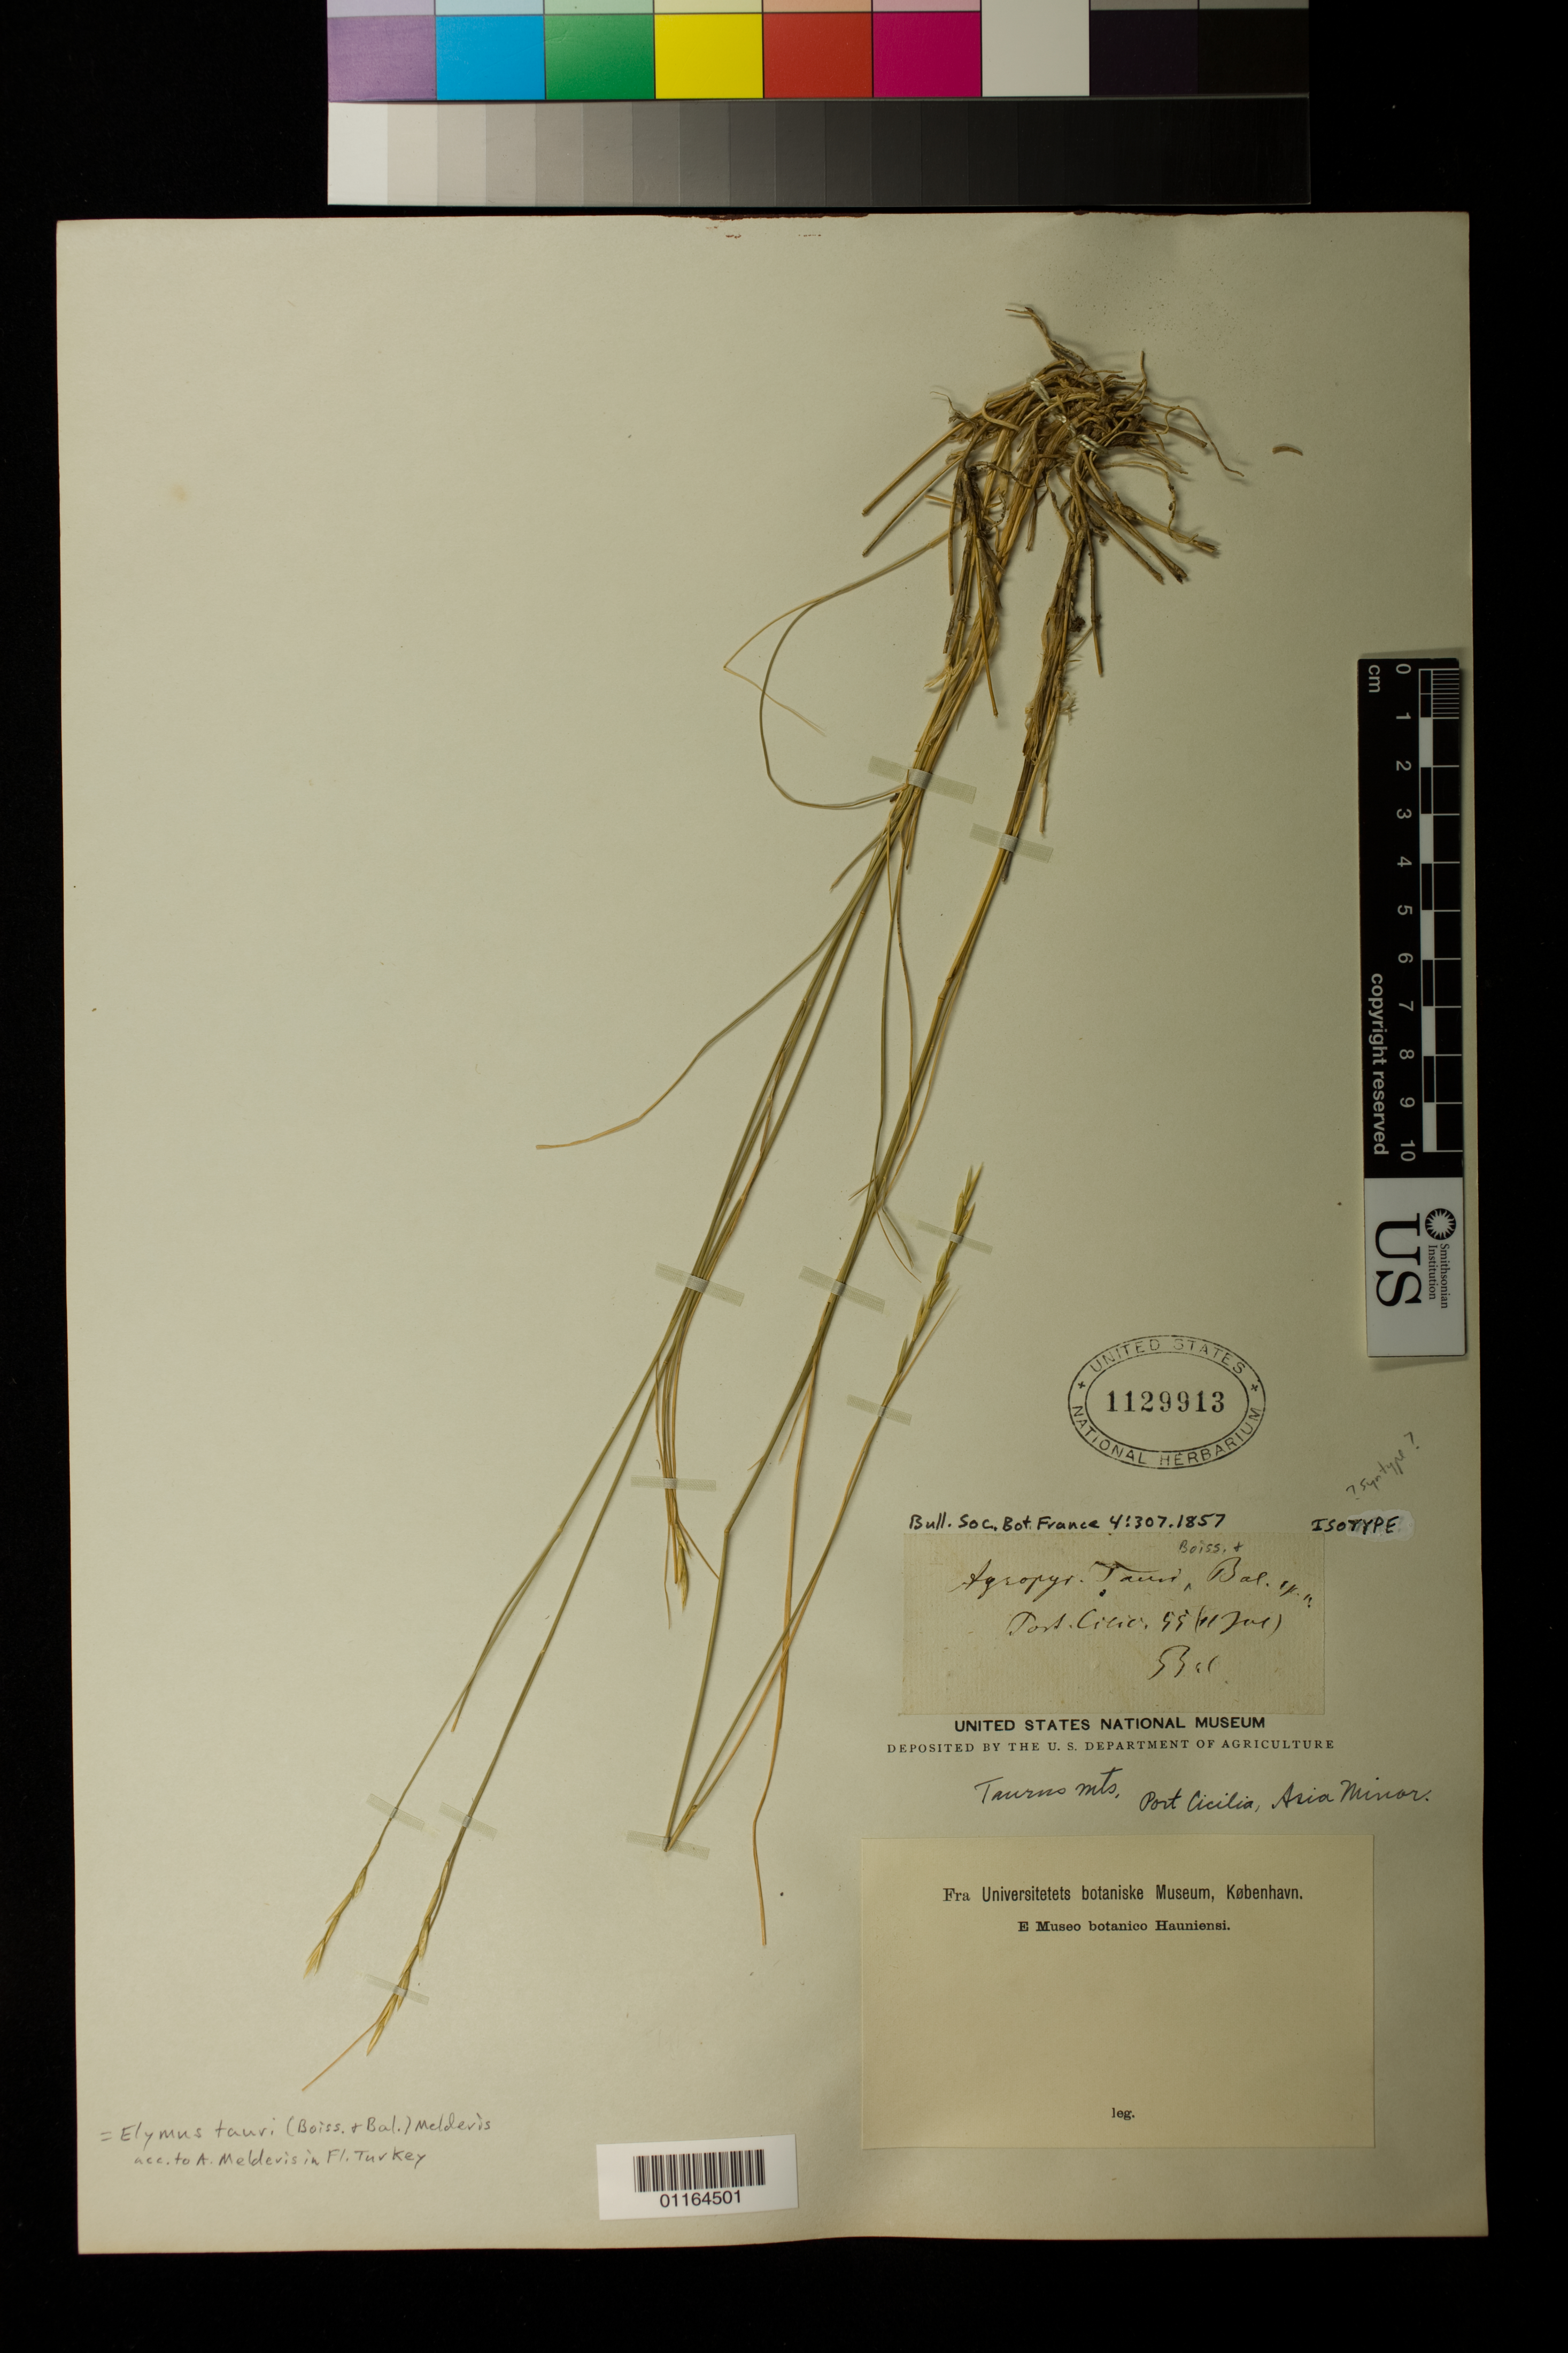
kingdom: Plantae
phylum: Tracheophyta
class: Liliopsida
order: Poales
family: Poaceae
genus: Agropyron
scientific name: Agropyron tauri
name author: Boiss. & Balansa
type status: Isosyntype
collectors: B. Balansa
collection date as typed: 11 Jul 1855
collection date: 1855-07-11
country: Turkey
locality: Port. Cilicia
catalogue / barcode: US 1129913